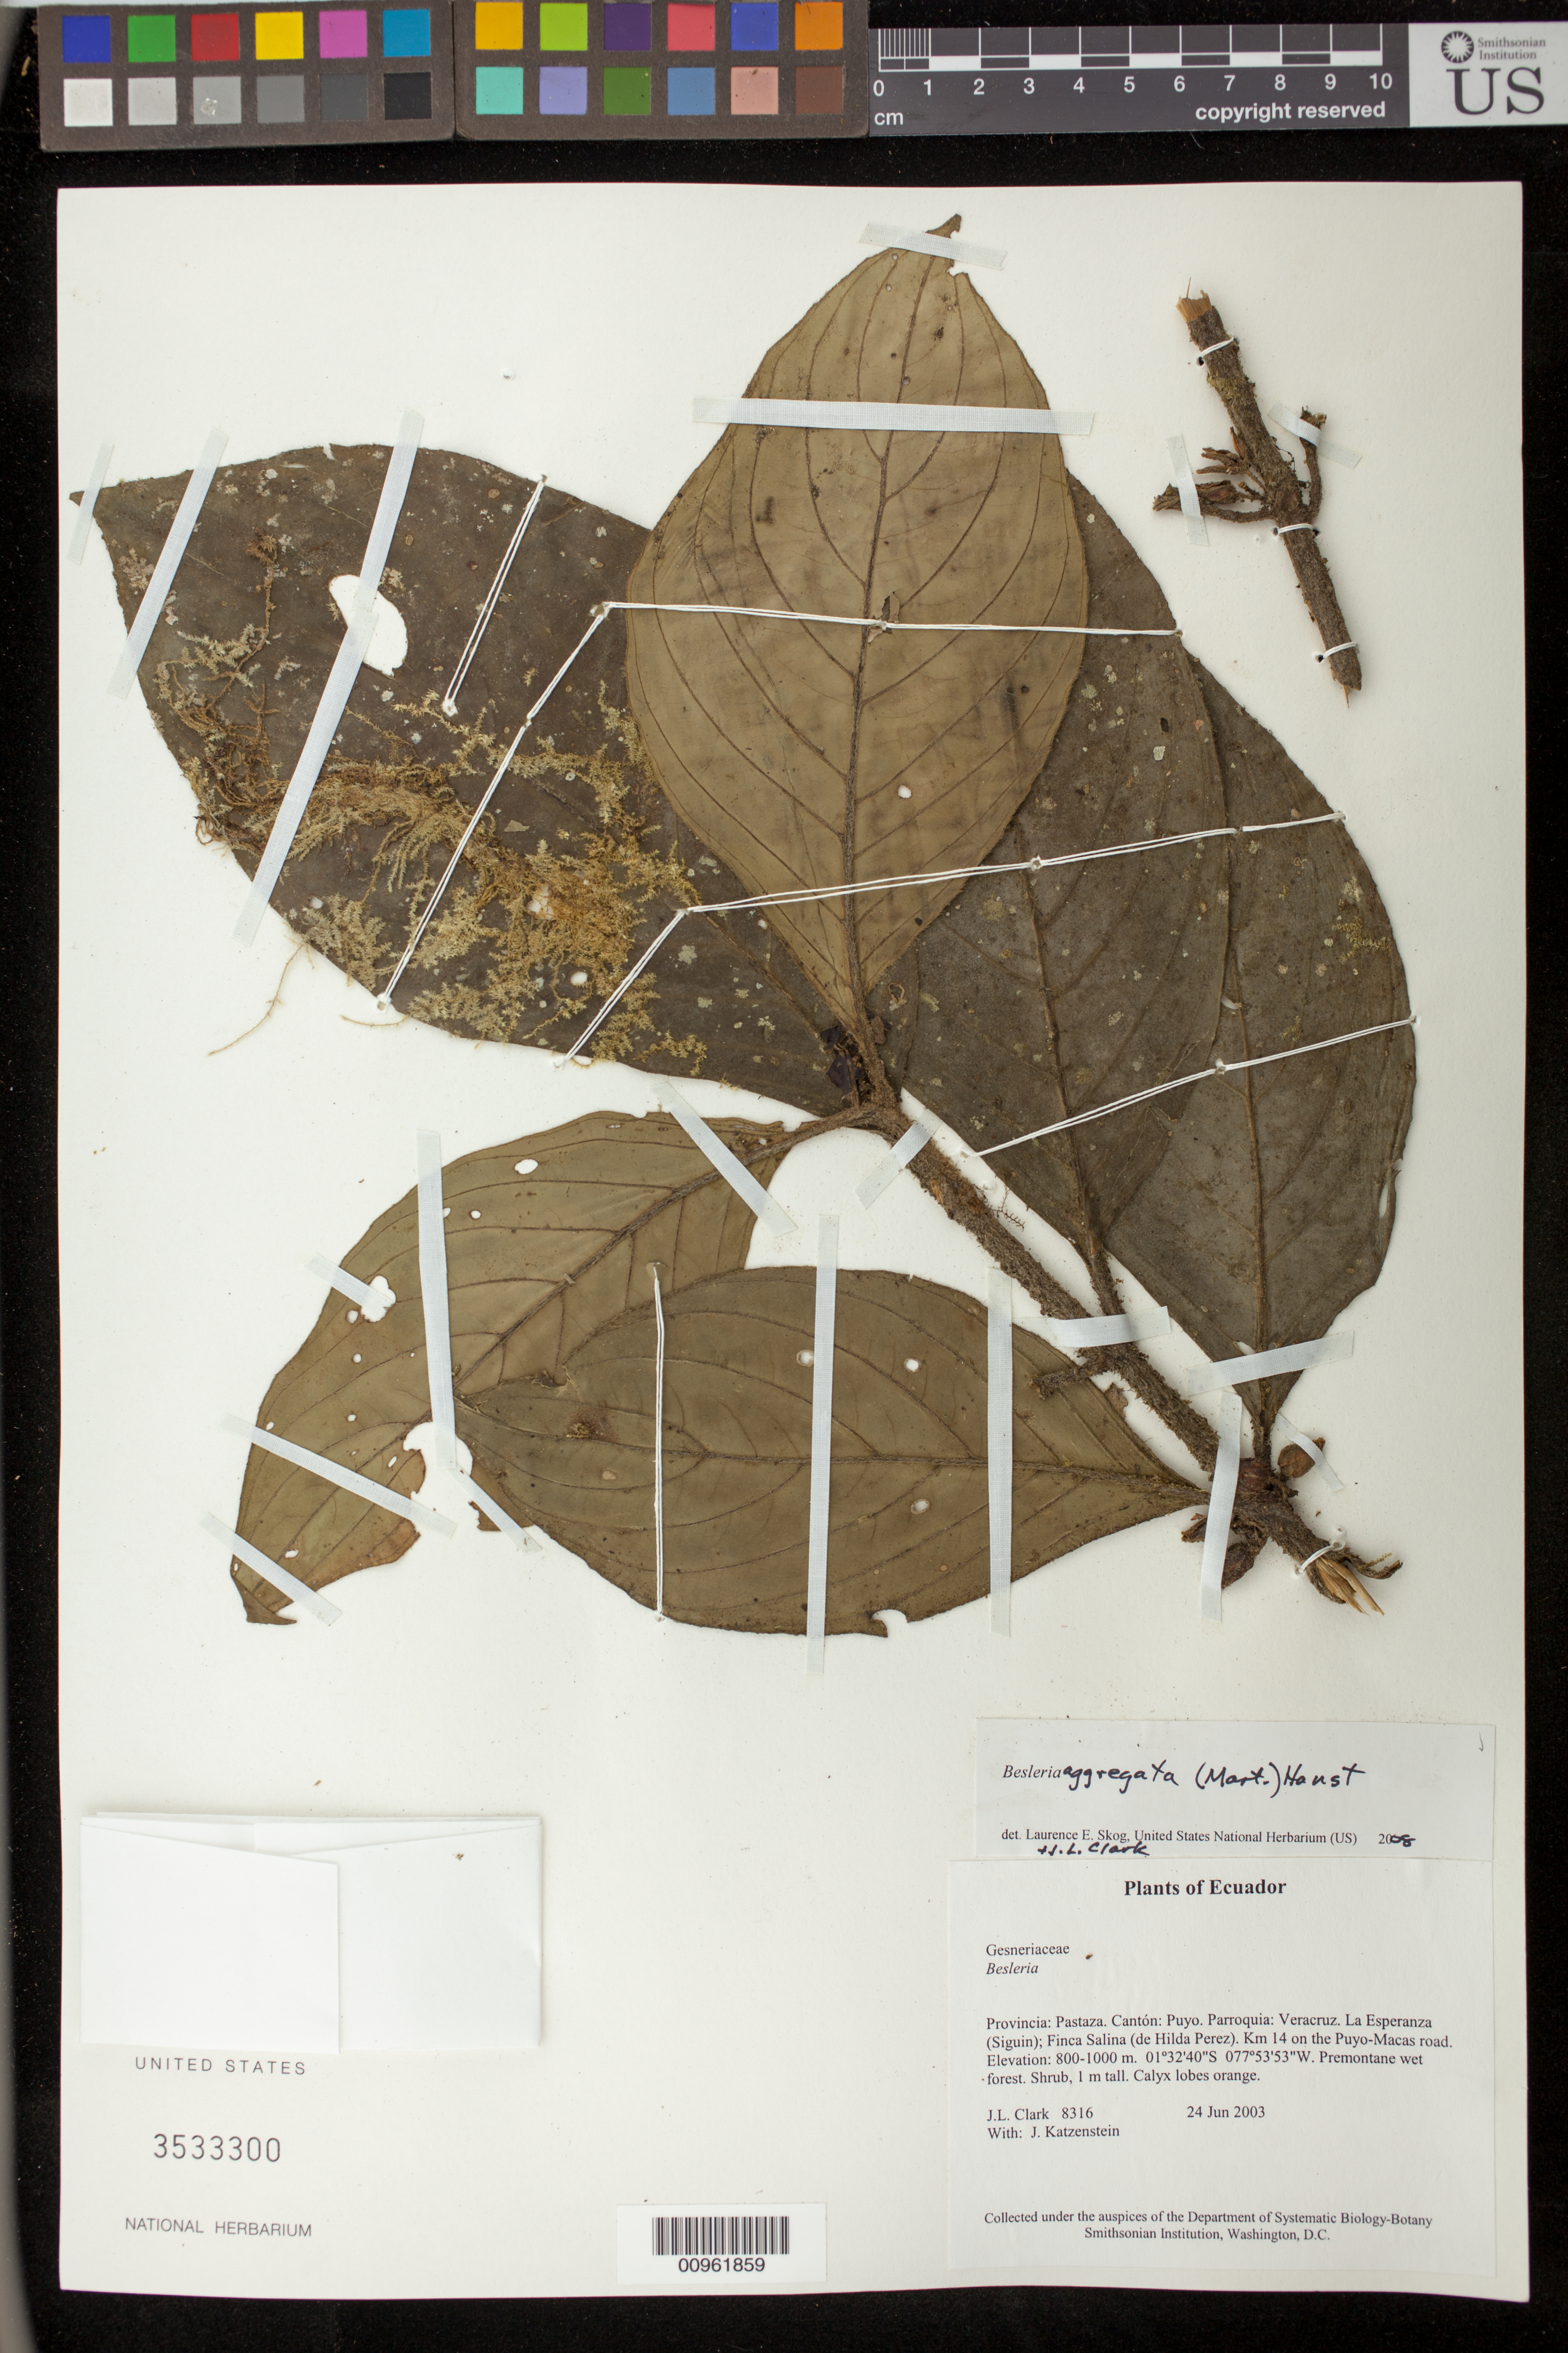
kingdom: Plantae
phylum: Tracheophyta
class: Magnoliopsida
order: Lamiales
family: Gesneriaceae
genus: Besleria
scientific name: Besleria aggregata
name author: (Mart.) Hanst.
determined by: Clark, J. L.; Skog, Laurence E.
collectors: J. L. Clark & J. Katzenstein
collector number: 8316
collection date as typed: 24 Jun 2003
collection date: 2003-06-24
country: Ecuador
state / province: Pastaza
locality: Puyo. Parroquia: Veracruz. La Esperanza (Siguin); Finca Salina (de Hilda Perez). Km 14 on the Puyo-Macas road.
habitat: Premontane wet forest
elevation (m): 800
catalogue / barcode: US 3533300